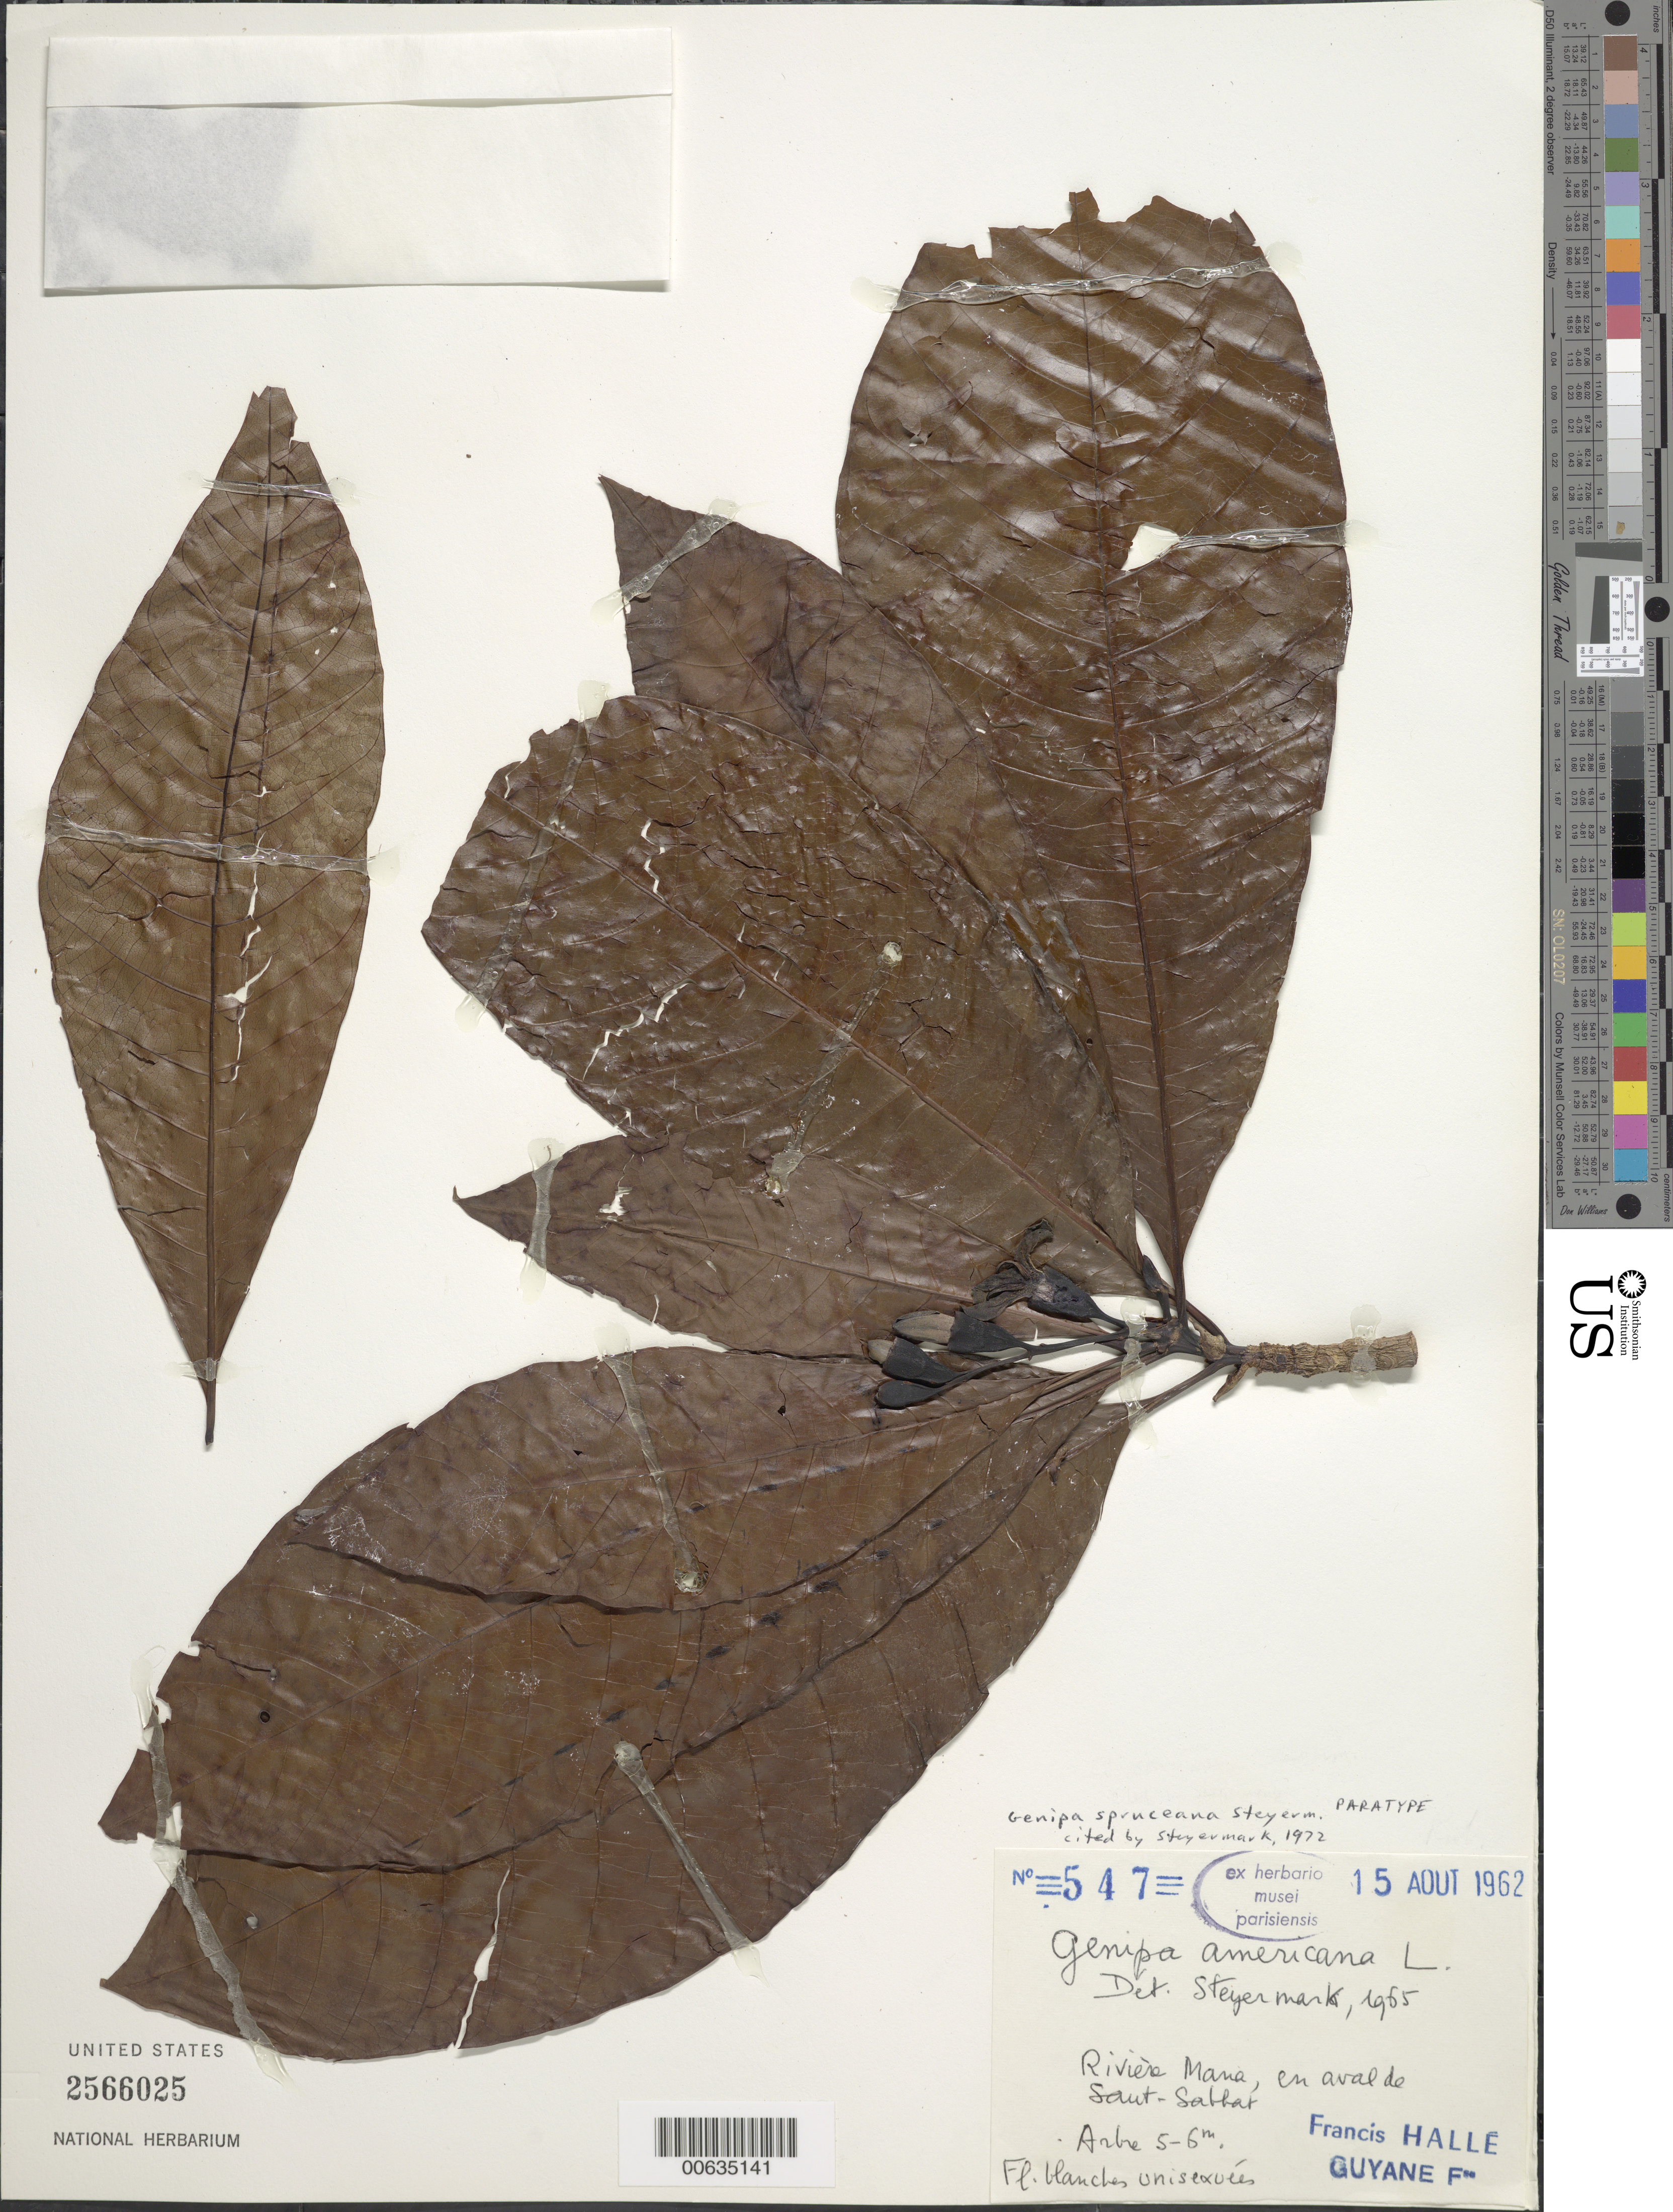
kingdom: Plantae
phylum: Tracheophyta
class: Magnoliopsida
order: Gentianales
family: Rubiaceae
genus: Genipa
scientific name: Genipa spruceana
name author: Steyerm.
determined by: Steyermark, Julian A., (VEN)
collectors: F. Hallé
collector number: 547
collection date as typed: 15-Aug-62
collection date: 1962-08-15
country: French Guiana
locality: Rivière Mana, Saut Sabbat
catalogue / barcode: US 2566025